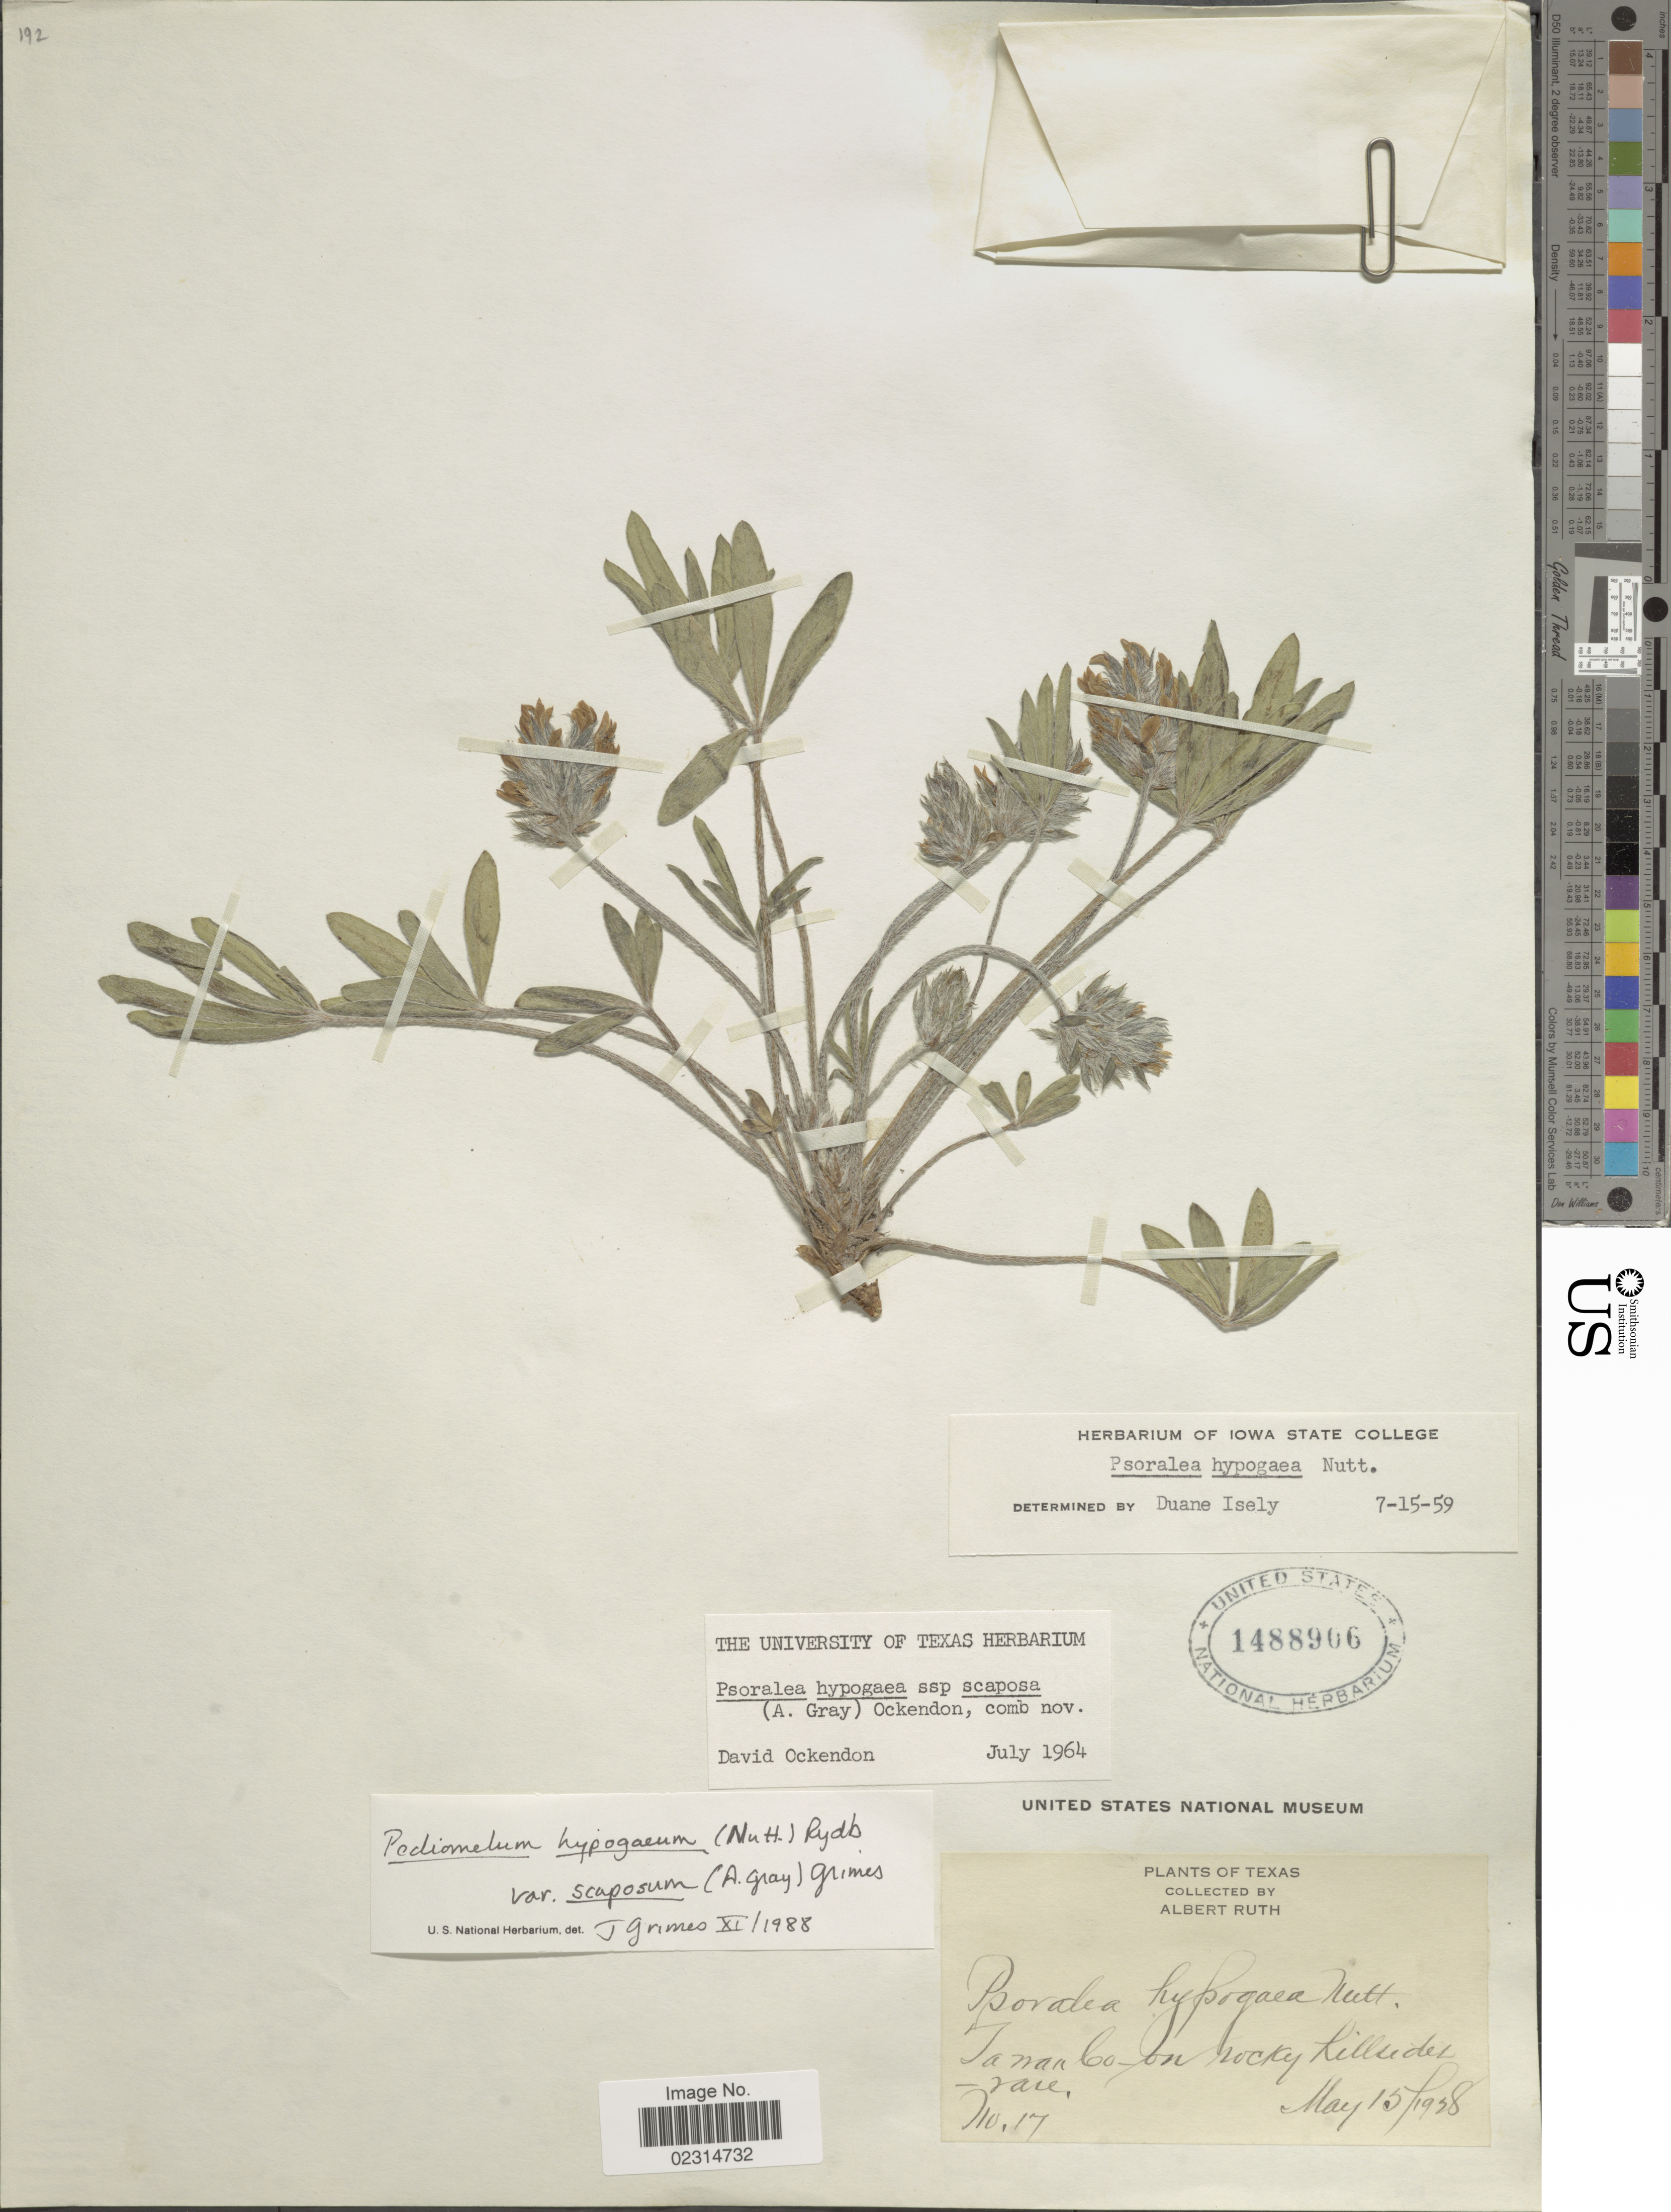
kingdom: Plantae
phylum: Tracheophyta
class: Magnoliopsida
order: Fabales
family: Fabaceae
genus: Pediomelum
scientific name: Pediomelum hypogaeum var. hypogaeum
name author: (Nutt.) Rydb.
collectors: A. Ruth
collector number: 17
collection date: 1928-05-15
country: United States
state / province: Texas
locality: Twan Co - on rocky hillsides - rare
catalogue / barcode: US 1488906